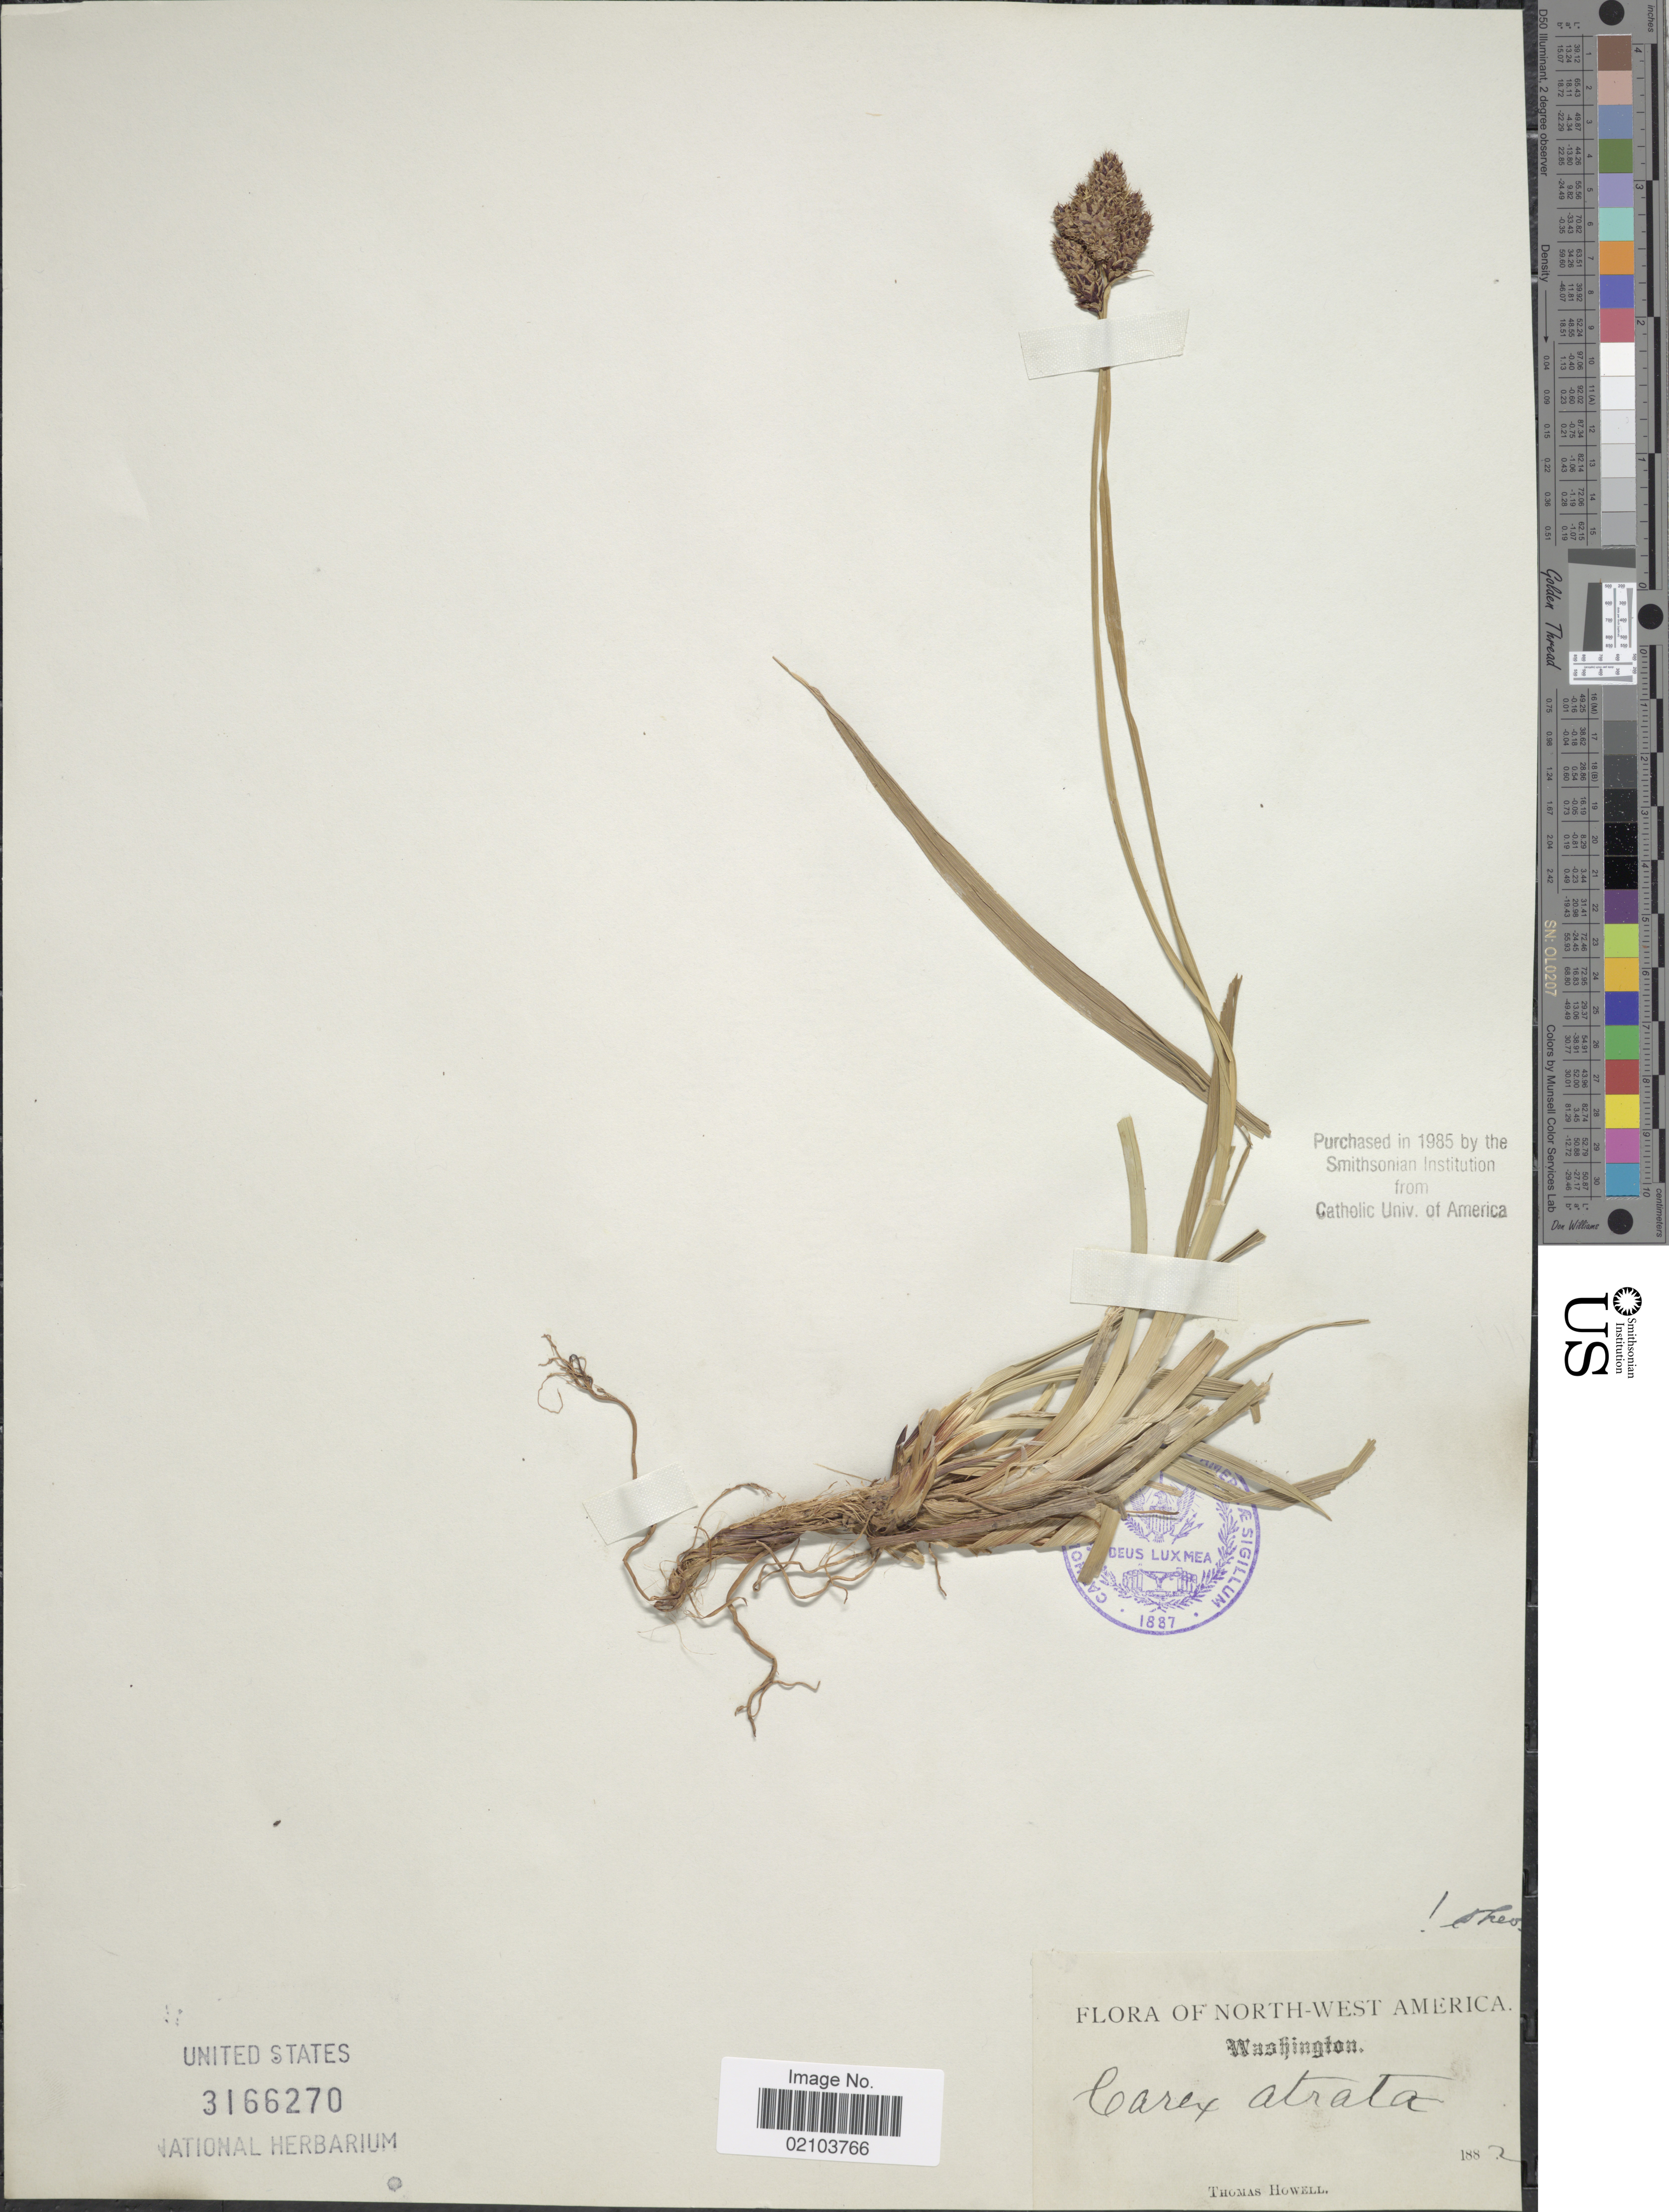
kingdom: Plantae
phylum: Tracheophyta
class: Liliopsida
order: Poales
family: Cyperaceae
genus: Carex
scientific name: Carex atrata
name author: L.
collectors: T. Howell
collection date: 1882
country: United States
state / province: Washington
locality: North-west America.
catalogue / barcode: US 3166270